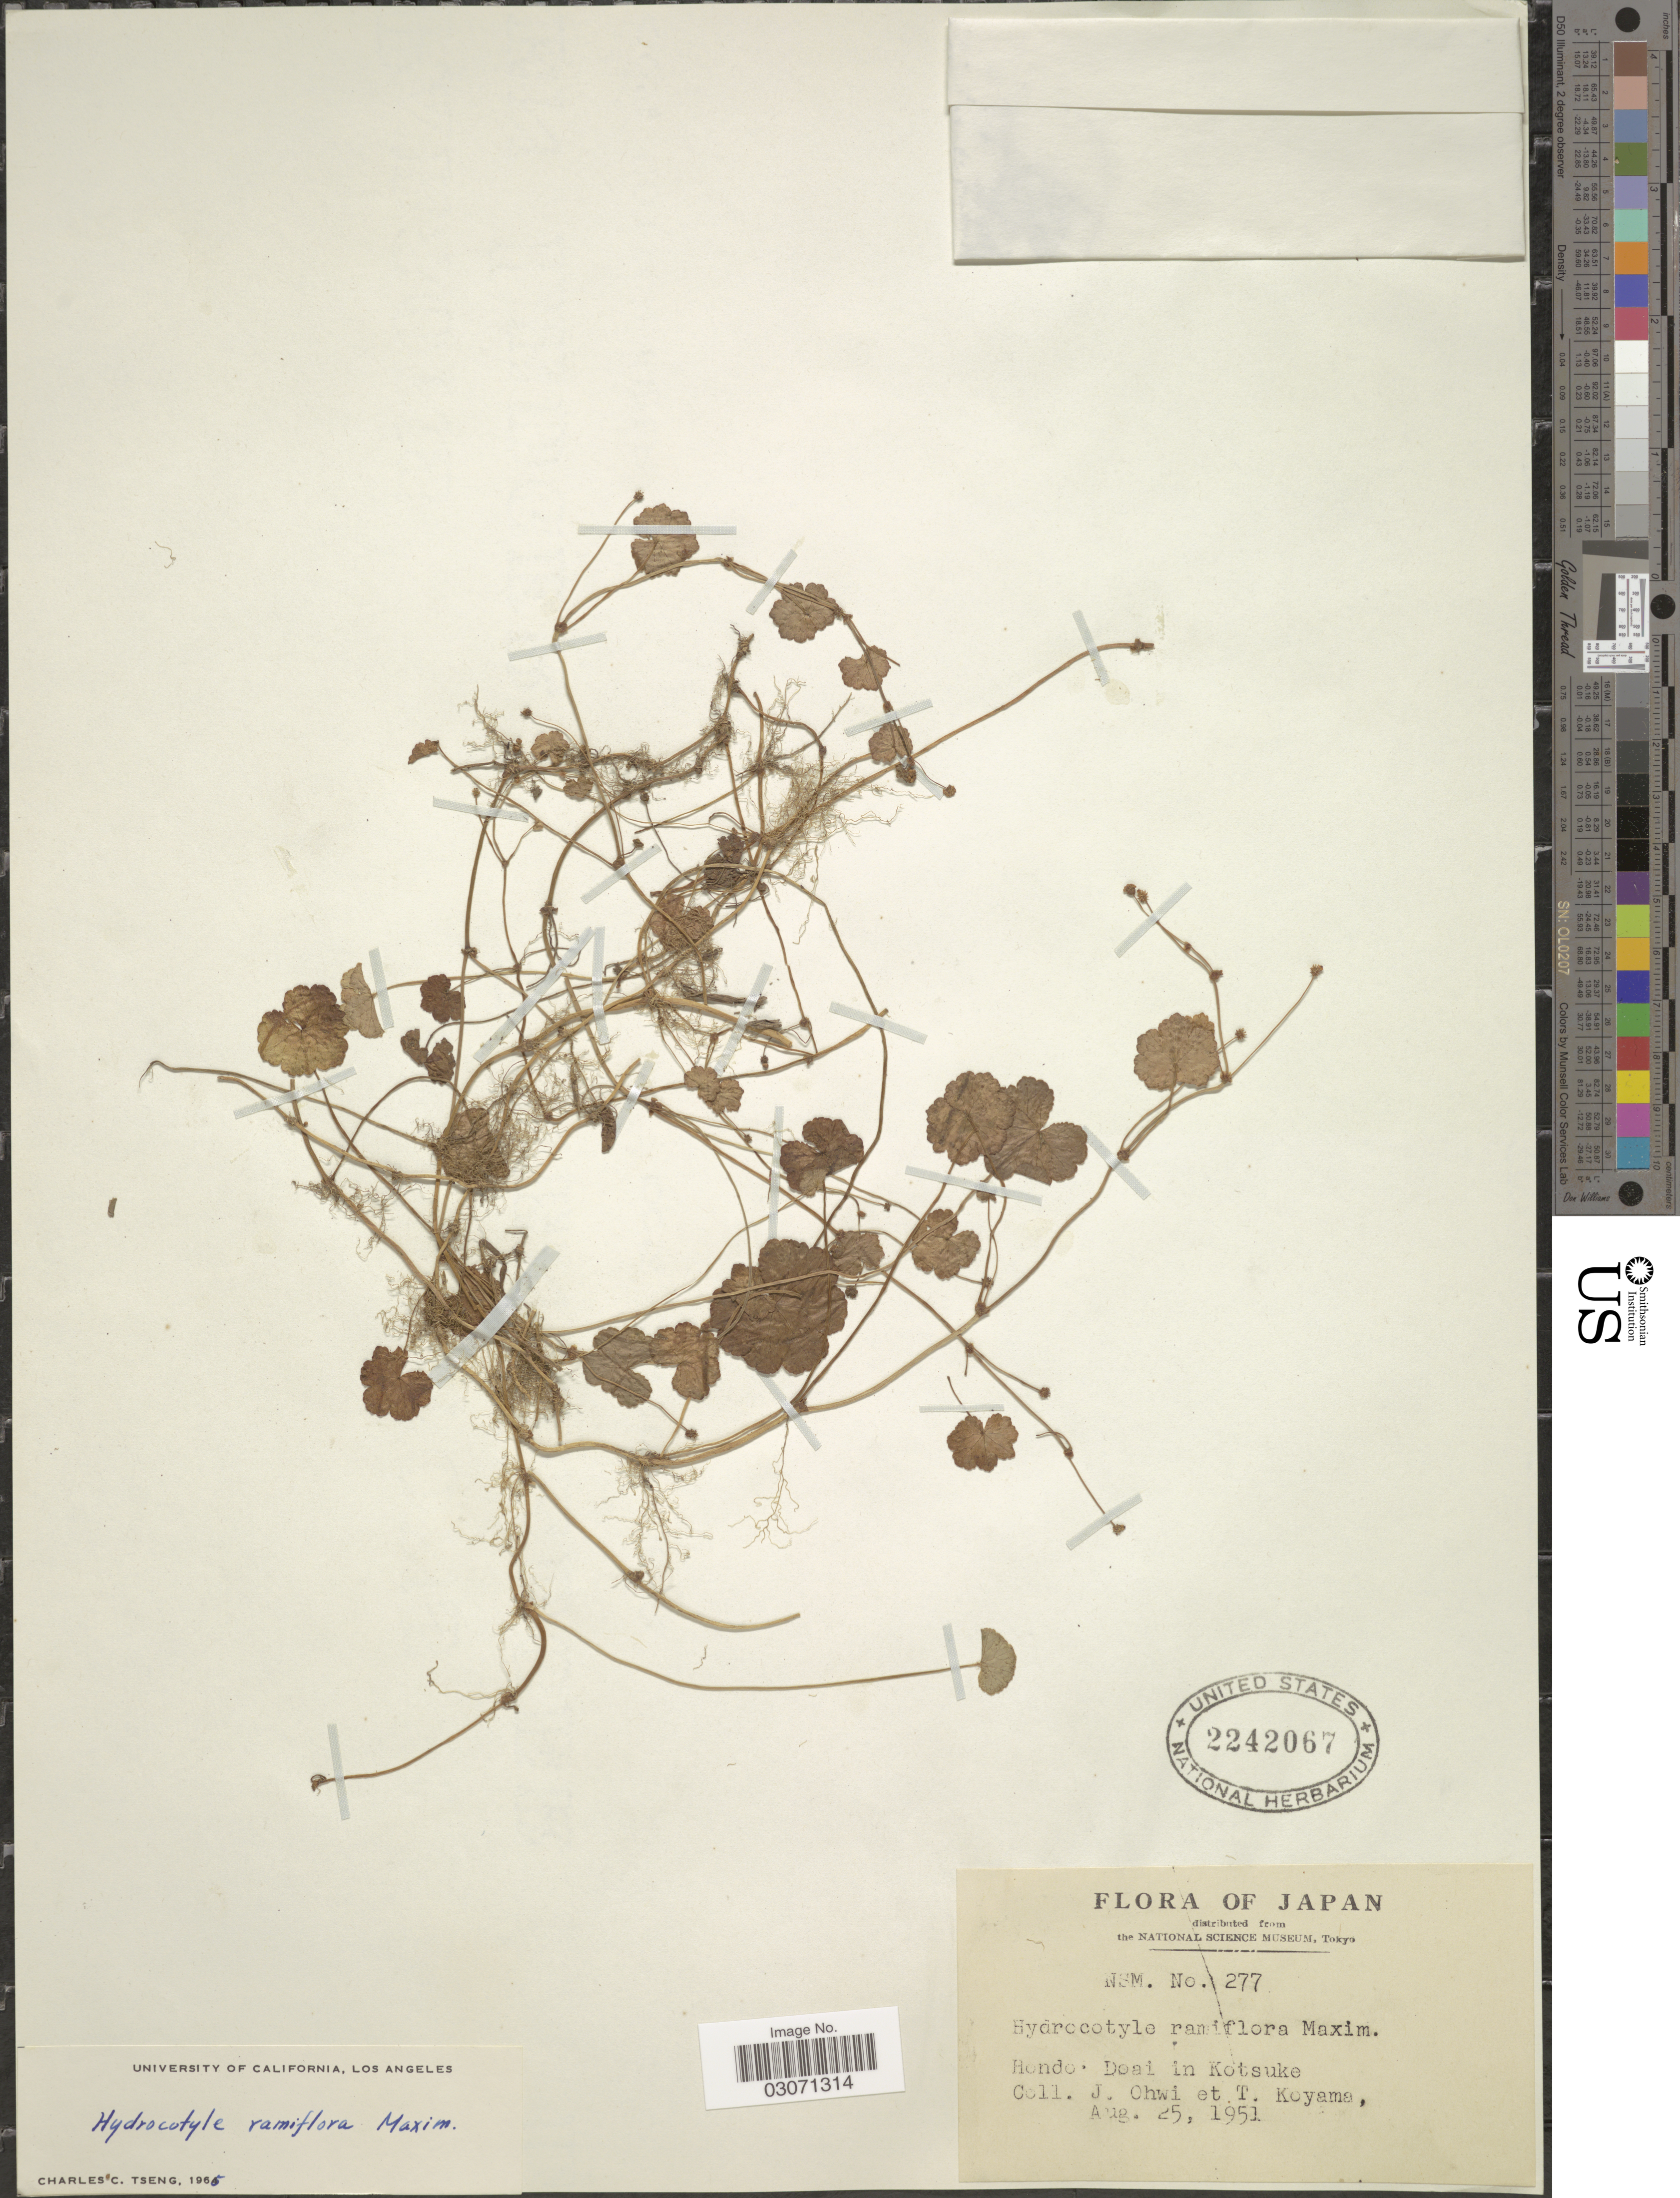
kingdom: Plantae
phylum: Tracheophyta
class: Magnoliopsida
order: Apiales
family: Araliaceae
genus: Hydrocotyle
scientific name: Hydrocotyle ramiflora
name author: Maxim.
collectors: J. Ohwi & T. Koyama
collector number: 277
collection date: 1951-08-25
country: Japan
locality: Hondo. Doai in Kotsuke.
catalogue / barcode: US 2242067